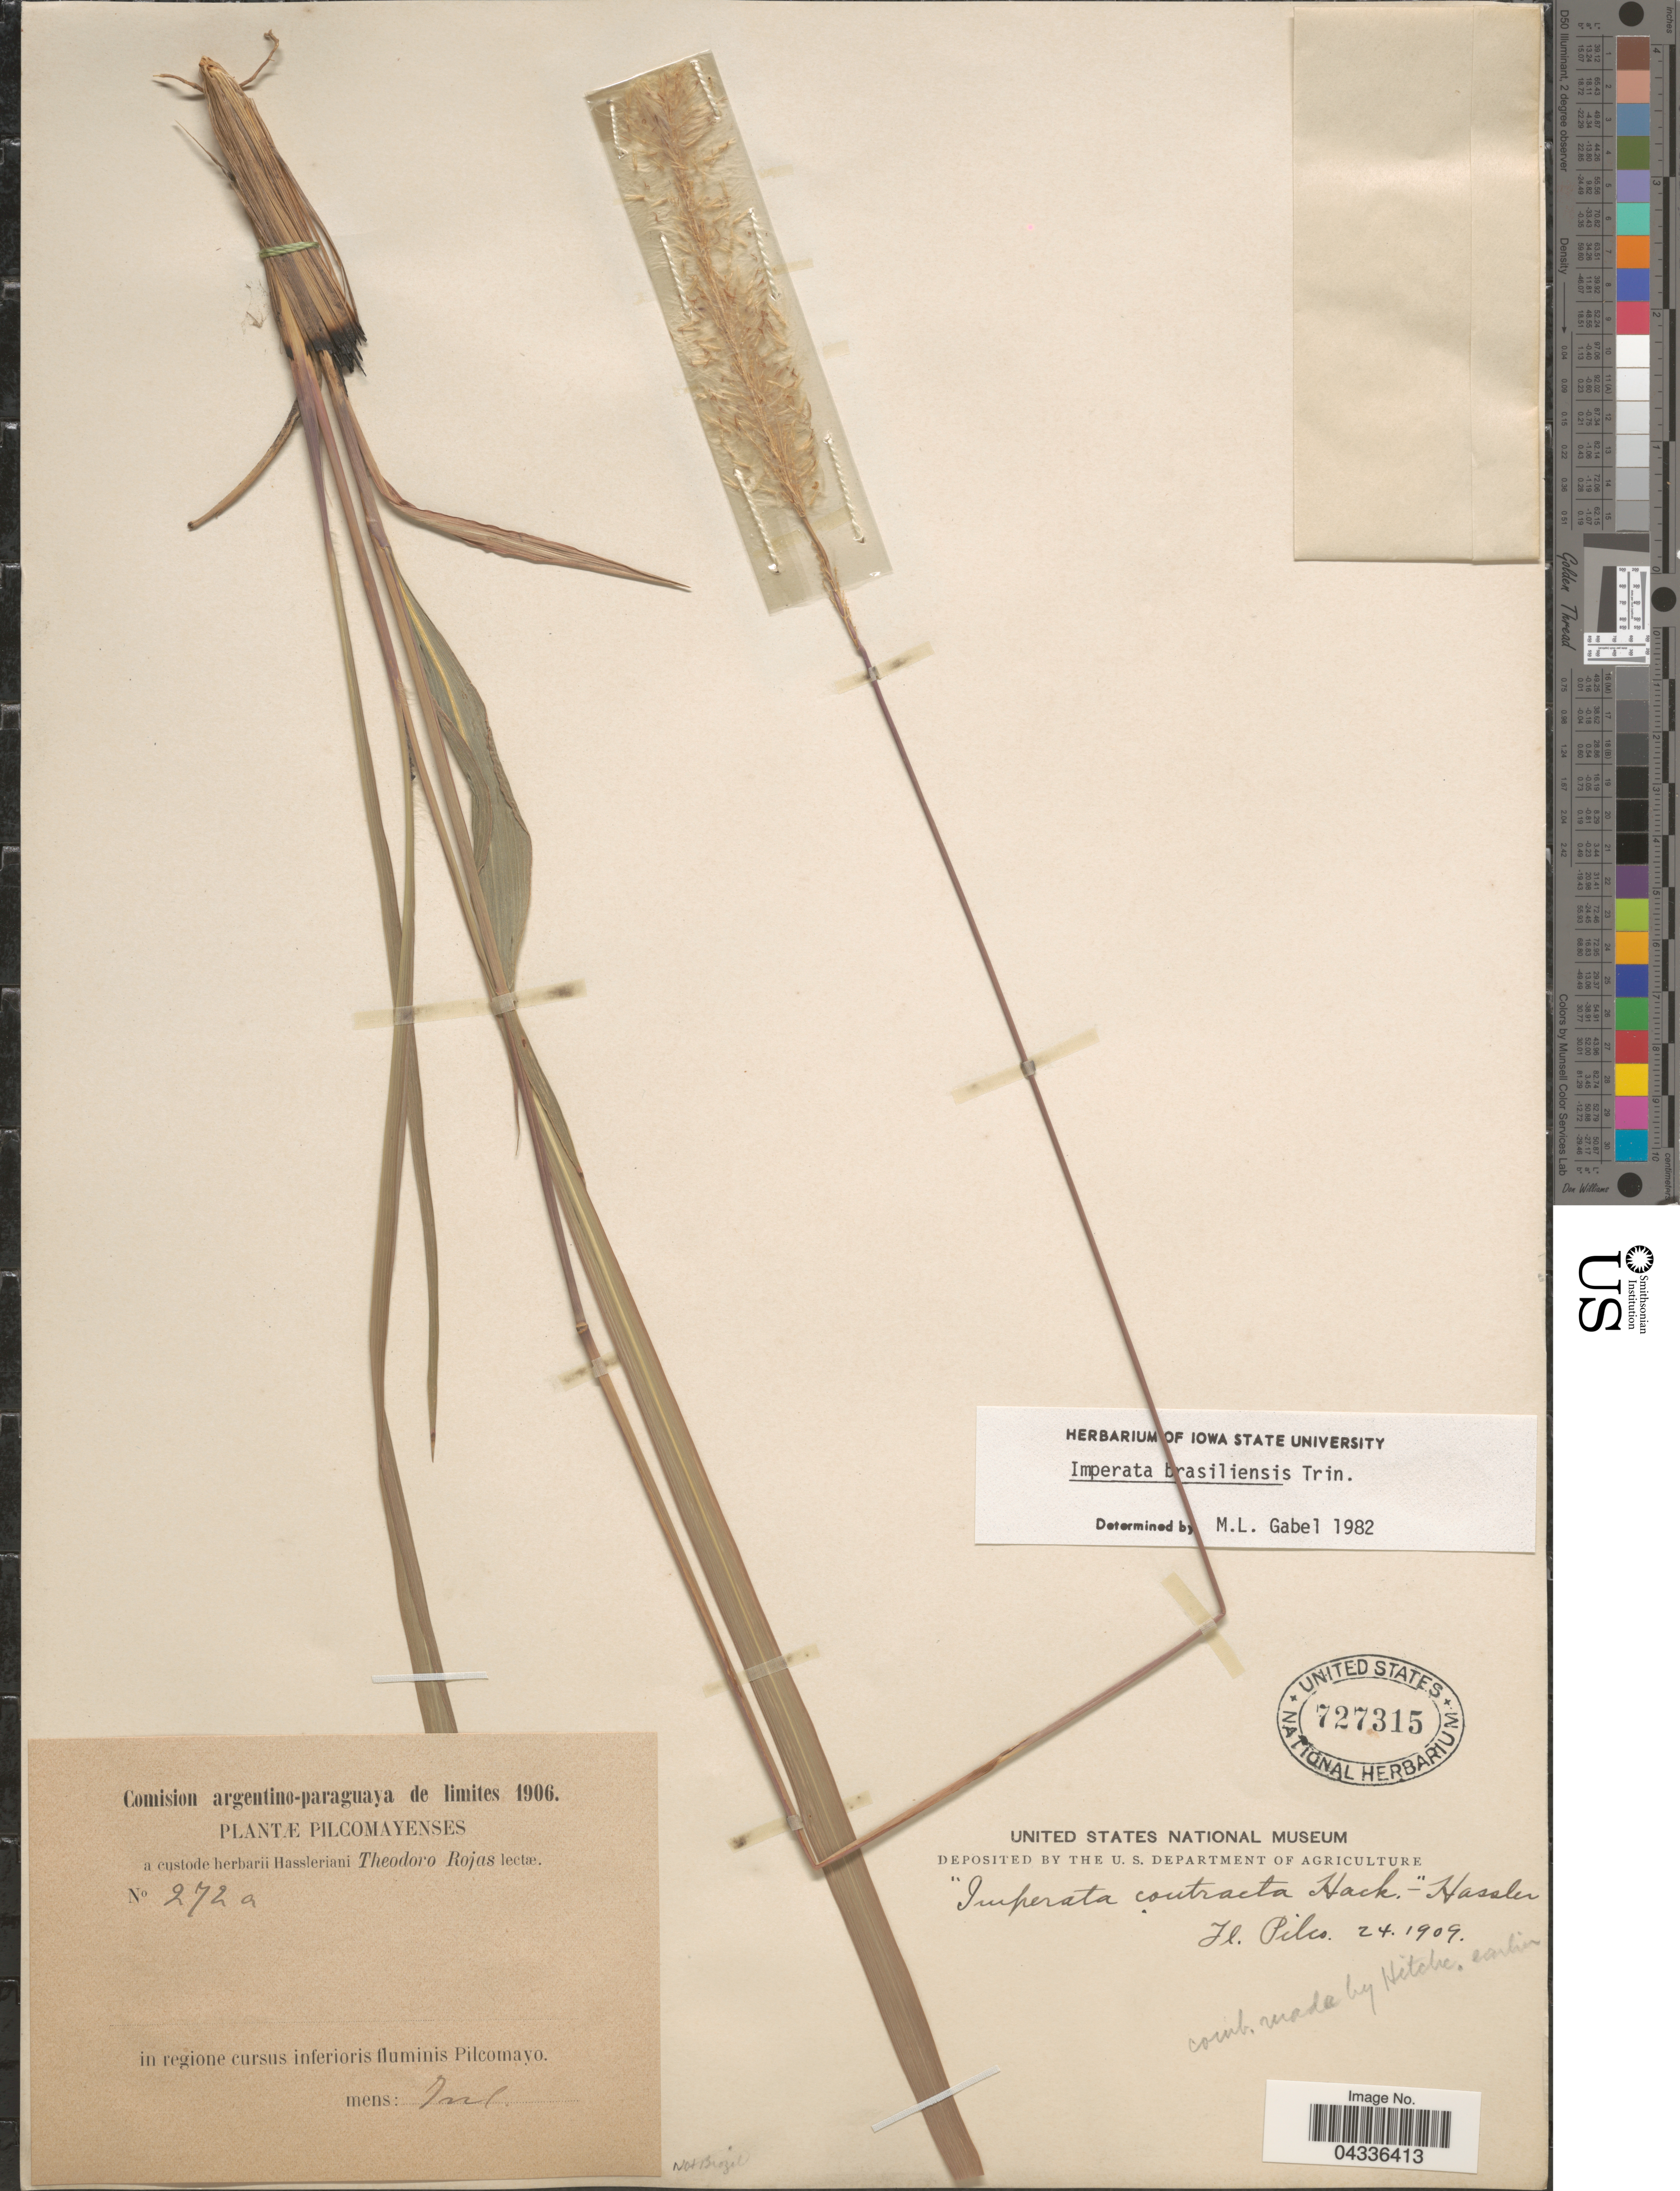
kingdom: Plantae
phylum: Tracheophyta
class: Liliopsida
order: Poales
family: Poaceae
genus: Imperata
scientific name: Imperata brasiliensis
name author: Trin.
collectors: T. Rojas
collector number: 272a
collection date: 1906-07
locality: Pilcomayenses. In regione cursus inferioris fluminis Pilcomayo.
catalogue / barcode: US 727315